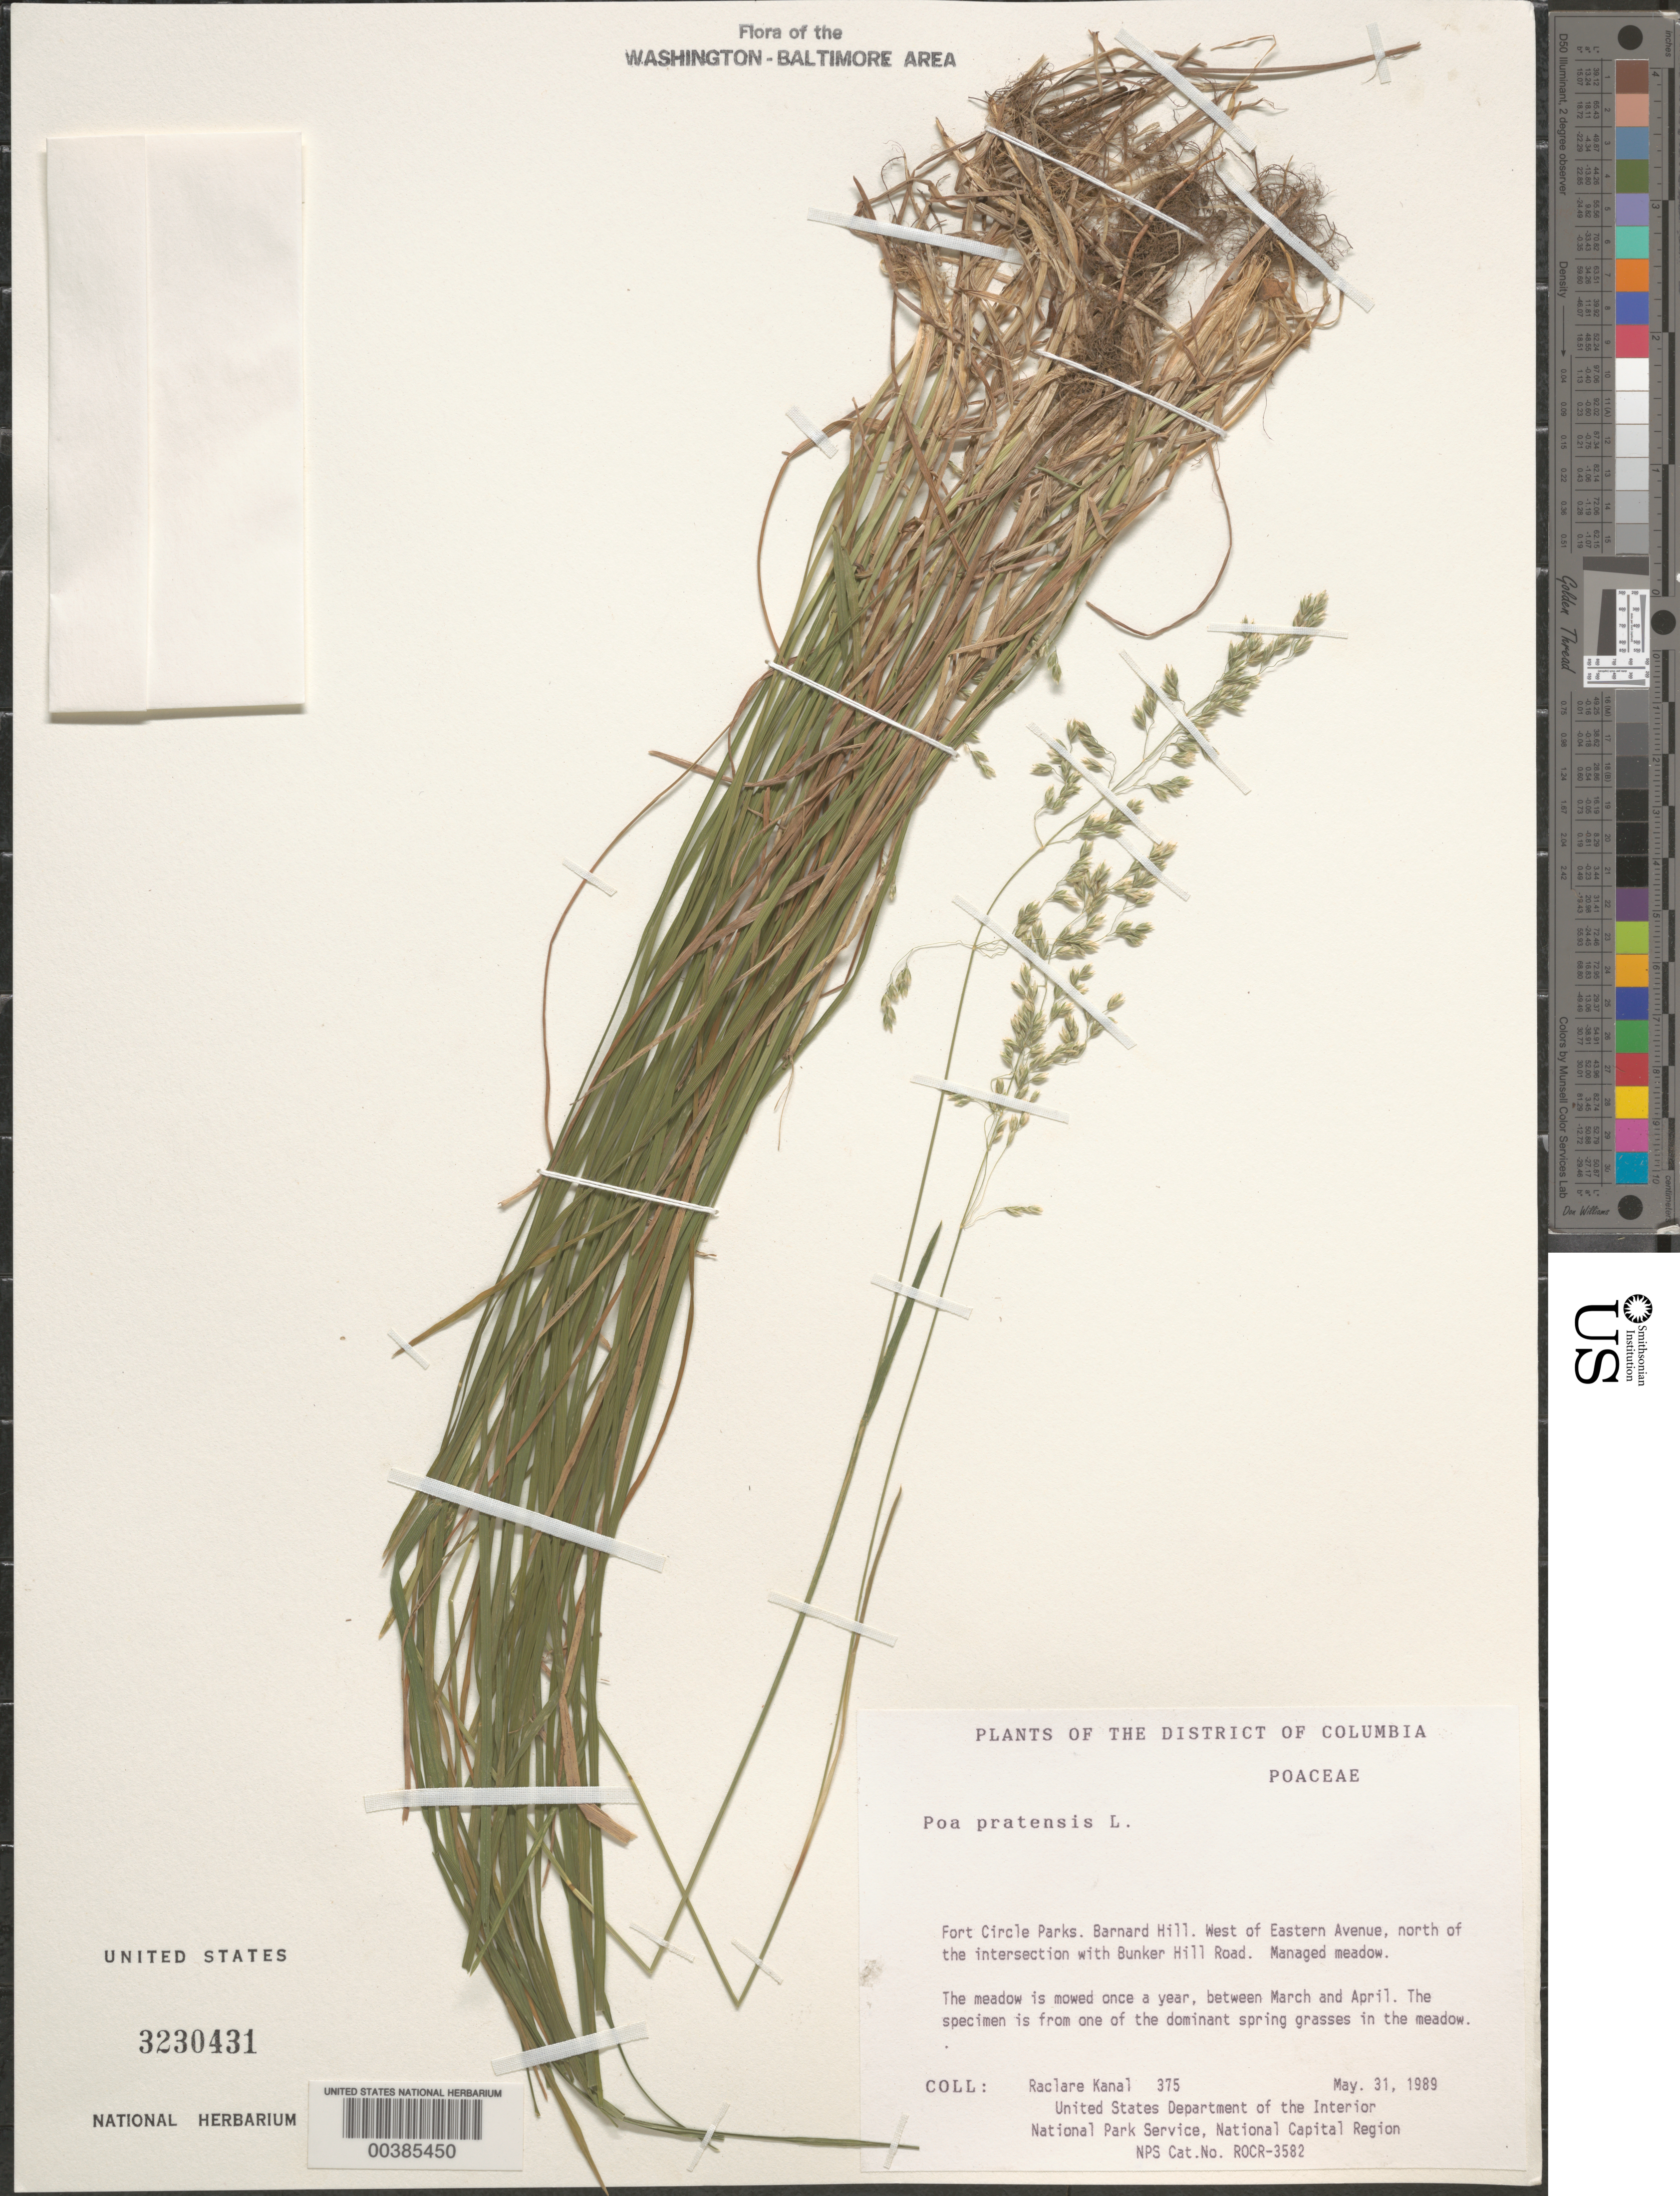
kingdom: Plantae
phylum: Tracheophyta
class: Liliopsida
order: Poales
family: Poaceae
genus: Poa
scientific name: Poa pratensis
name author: L.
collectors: R. Kanal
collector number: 375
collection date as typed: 31 May 1989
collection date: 1989-05-31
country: United States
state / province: District of Columbia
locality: Fort Circle Parks, Barnard Hill, W of Eastern Ave Fort Circle Parks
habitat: Managed meadow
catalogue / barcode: US 3230431